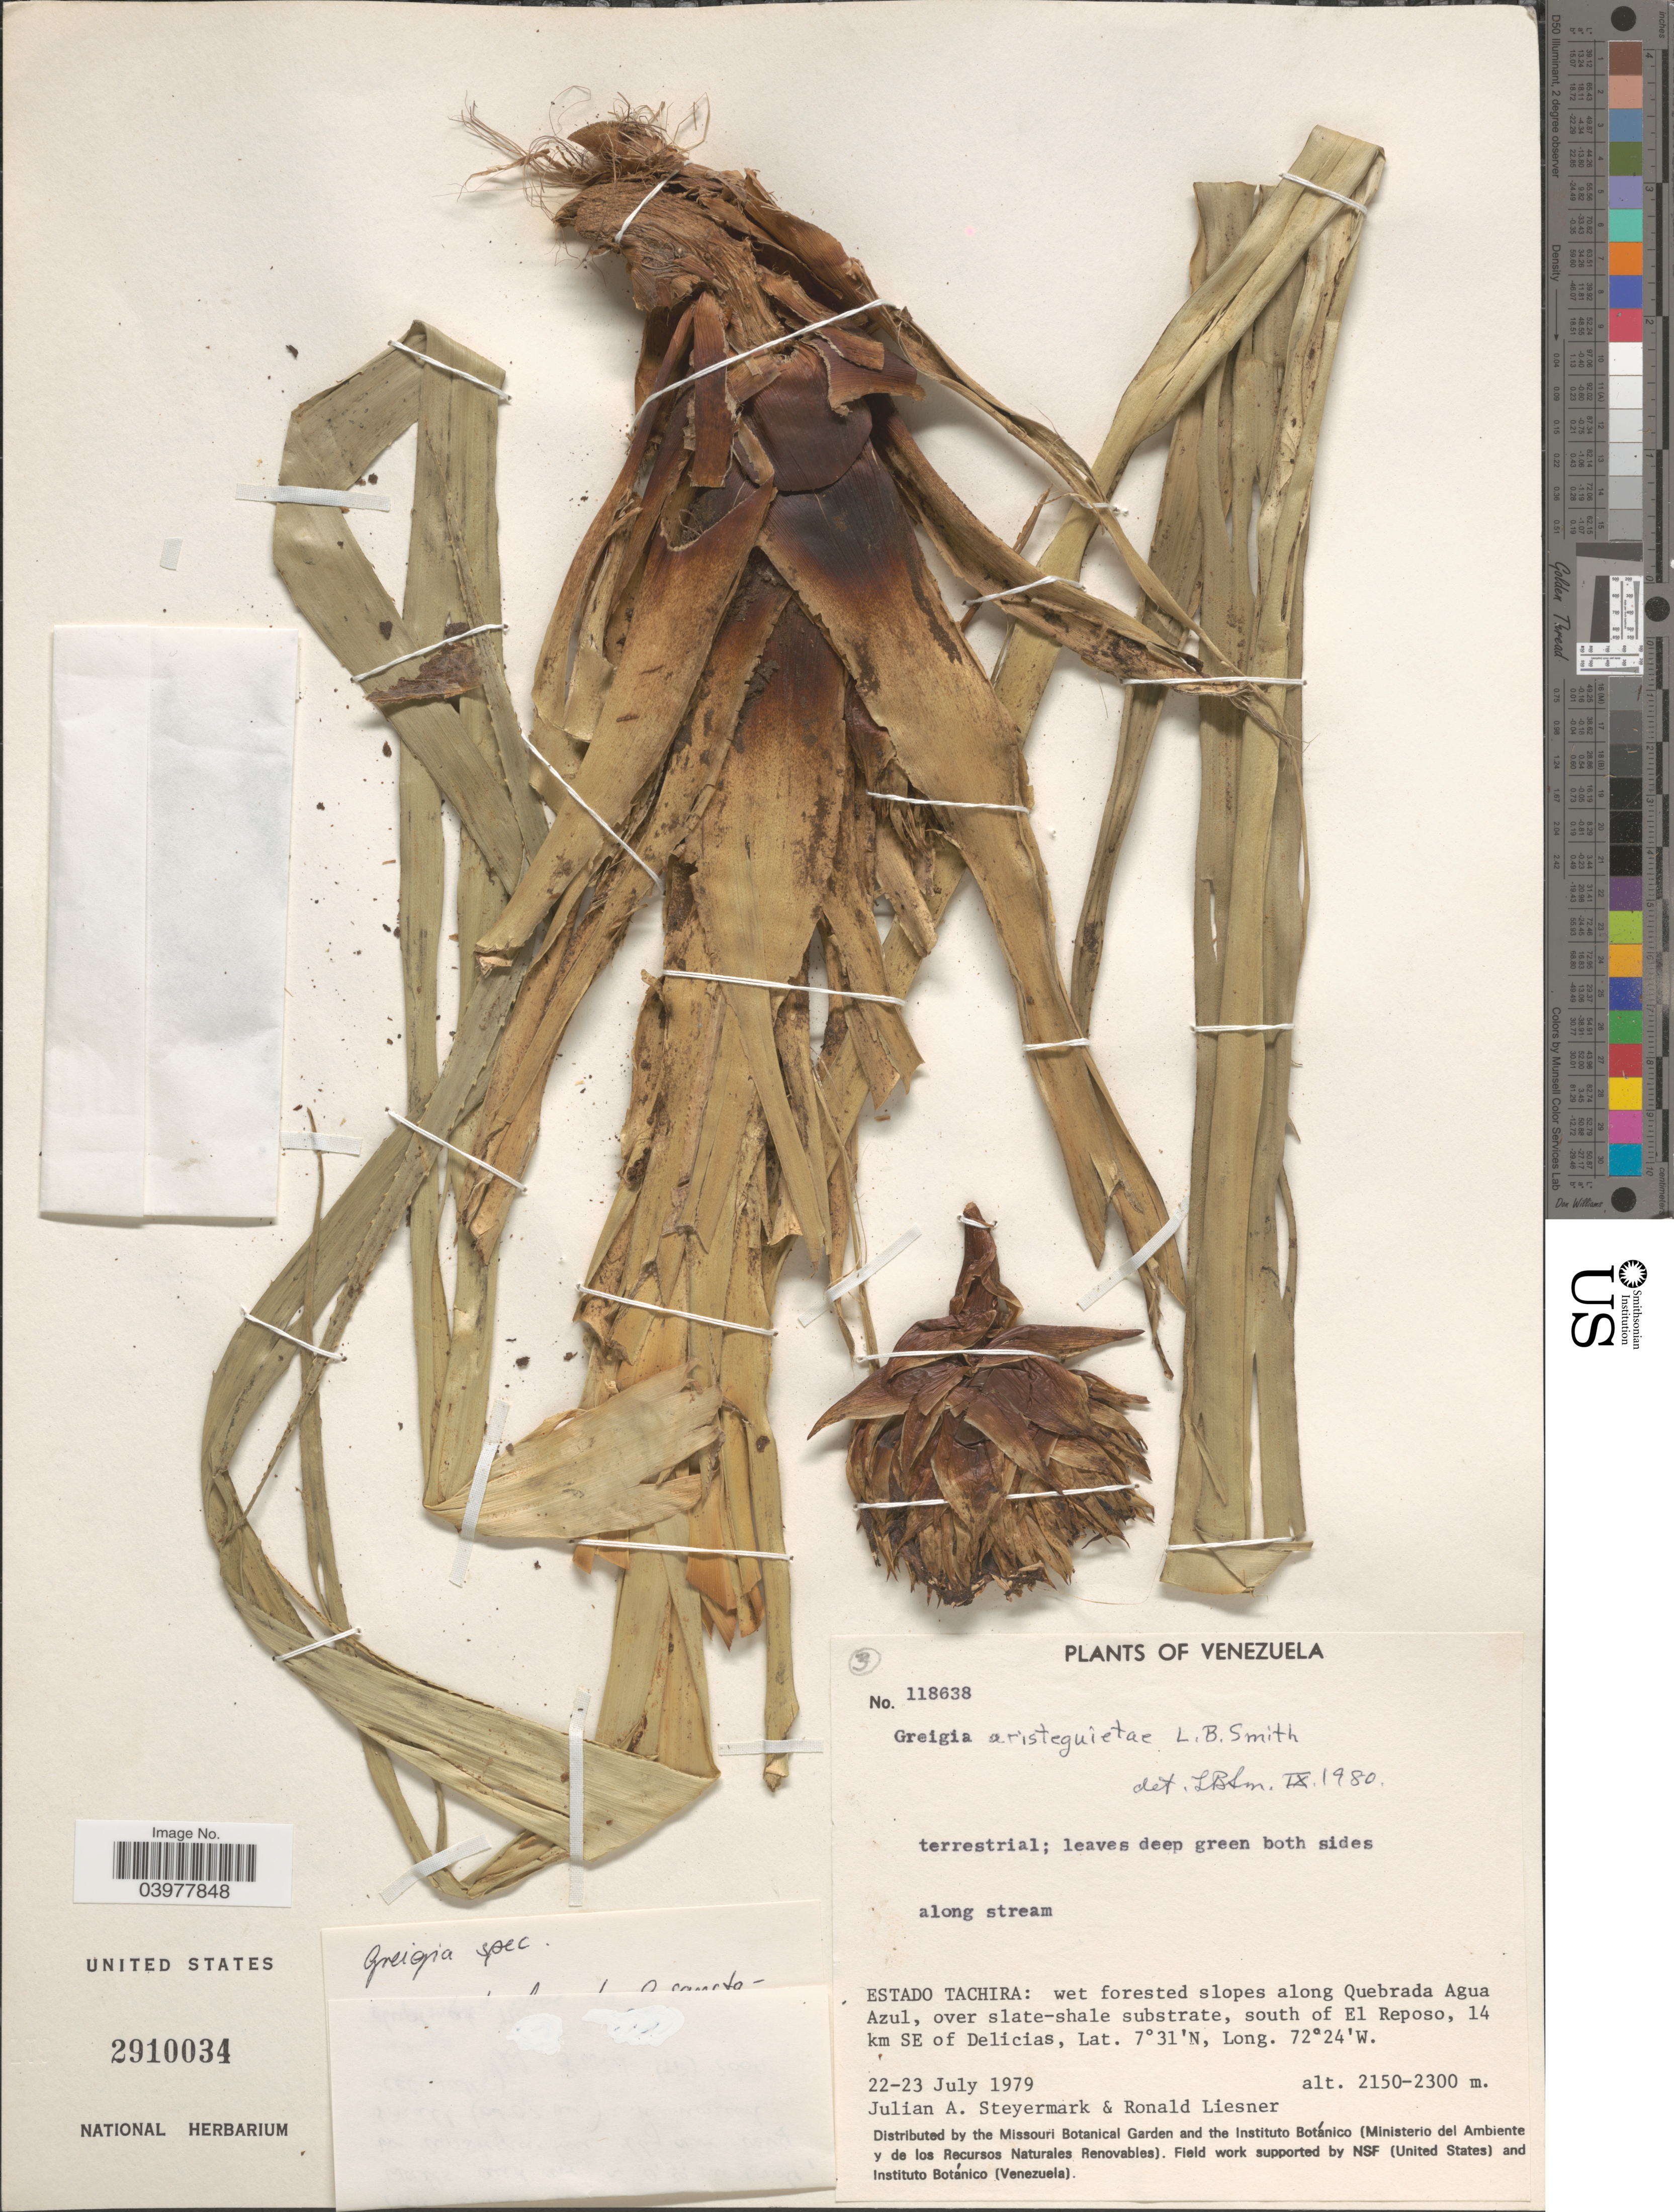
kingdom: Plantae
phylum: Tracheophyta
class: Liliopsida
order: Poales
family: Bromeliaceae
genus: Greigia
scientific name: Greigia sp.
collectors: J. Steyermark & R. L. Liesner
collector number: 118638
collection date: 1979-07-22/1979-07-23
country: Venezuela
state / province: Tachira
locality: Wet forested slopes along Quebrada Agua Azul, over slate-shale substrate, south of El Reposo, 14 km SE of Delicias.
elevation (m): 2150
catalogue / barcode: US 2910034